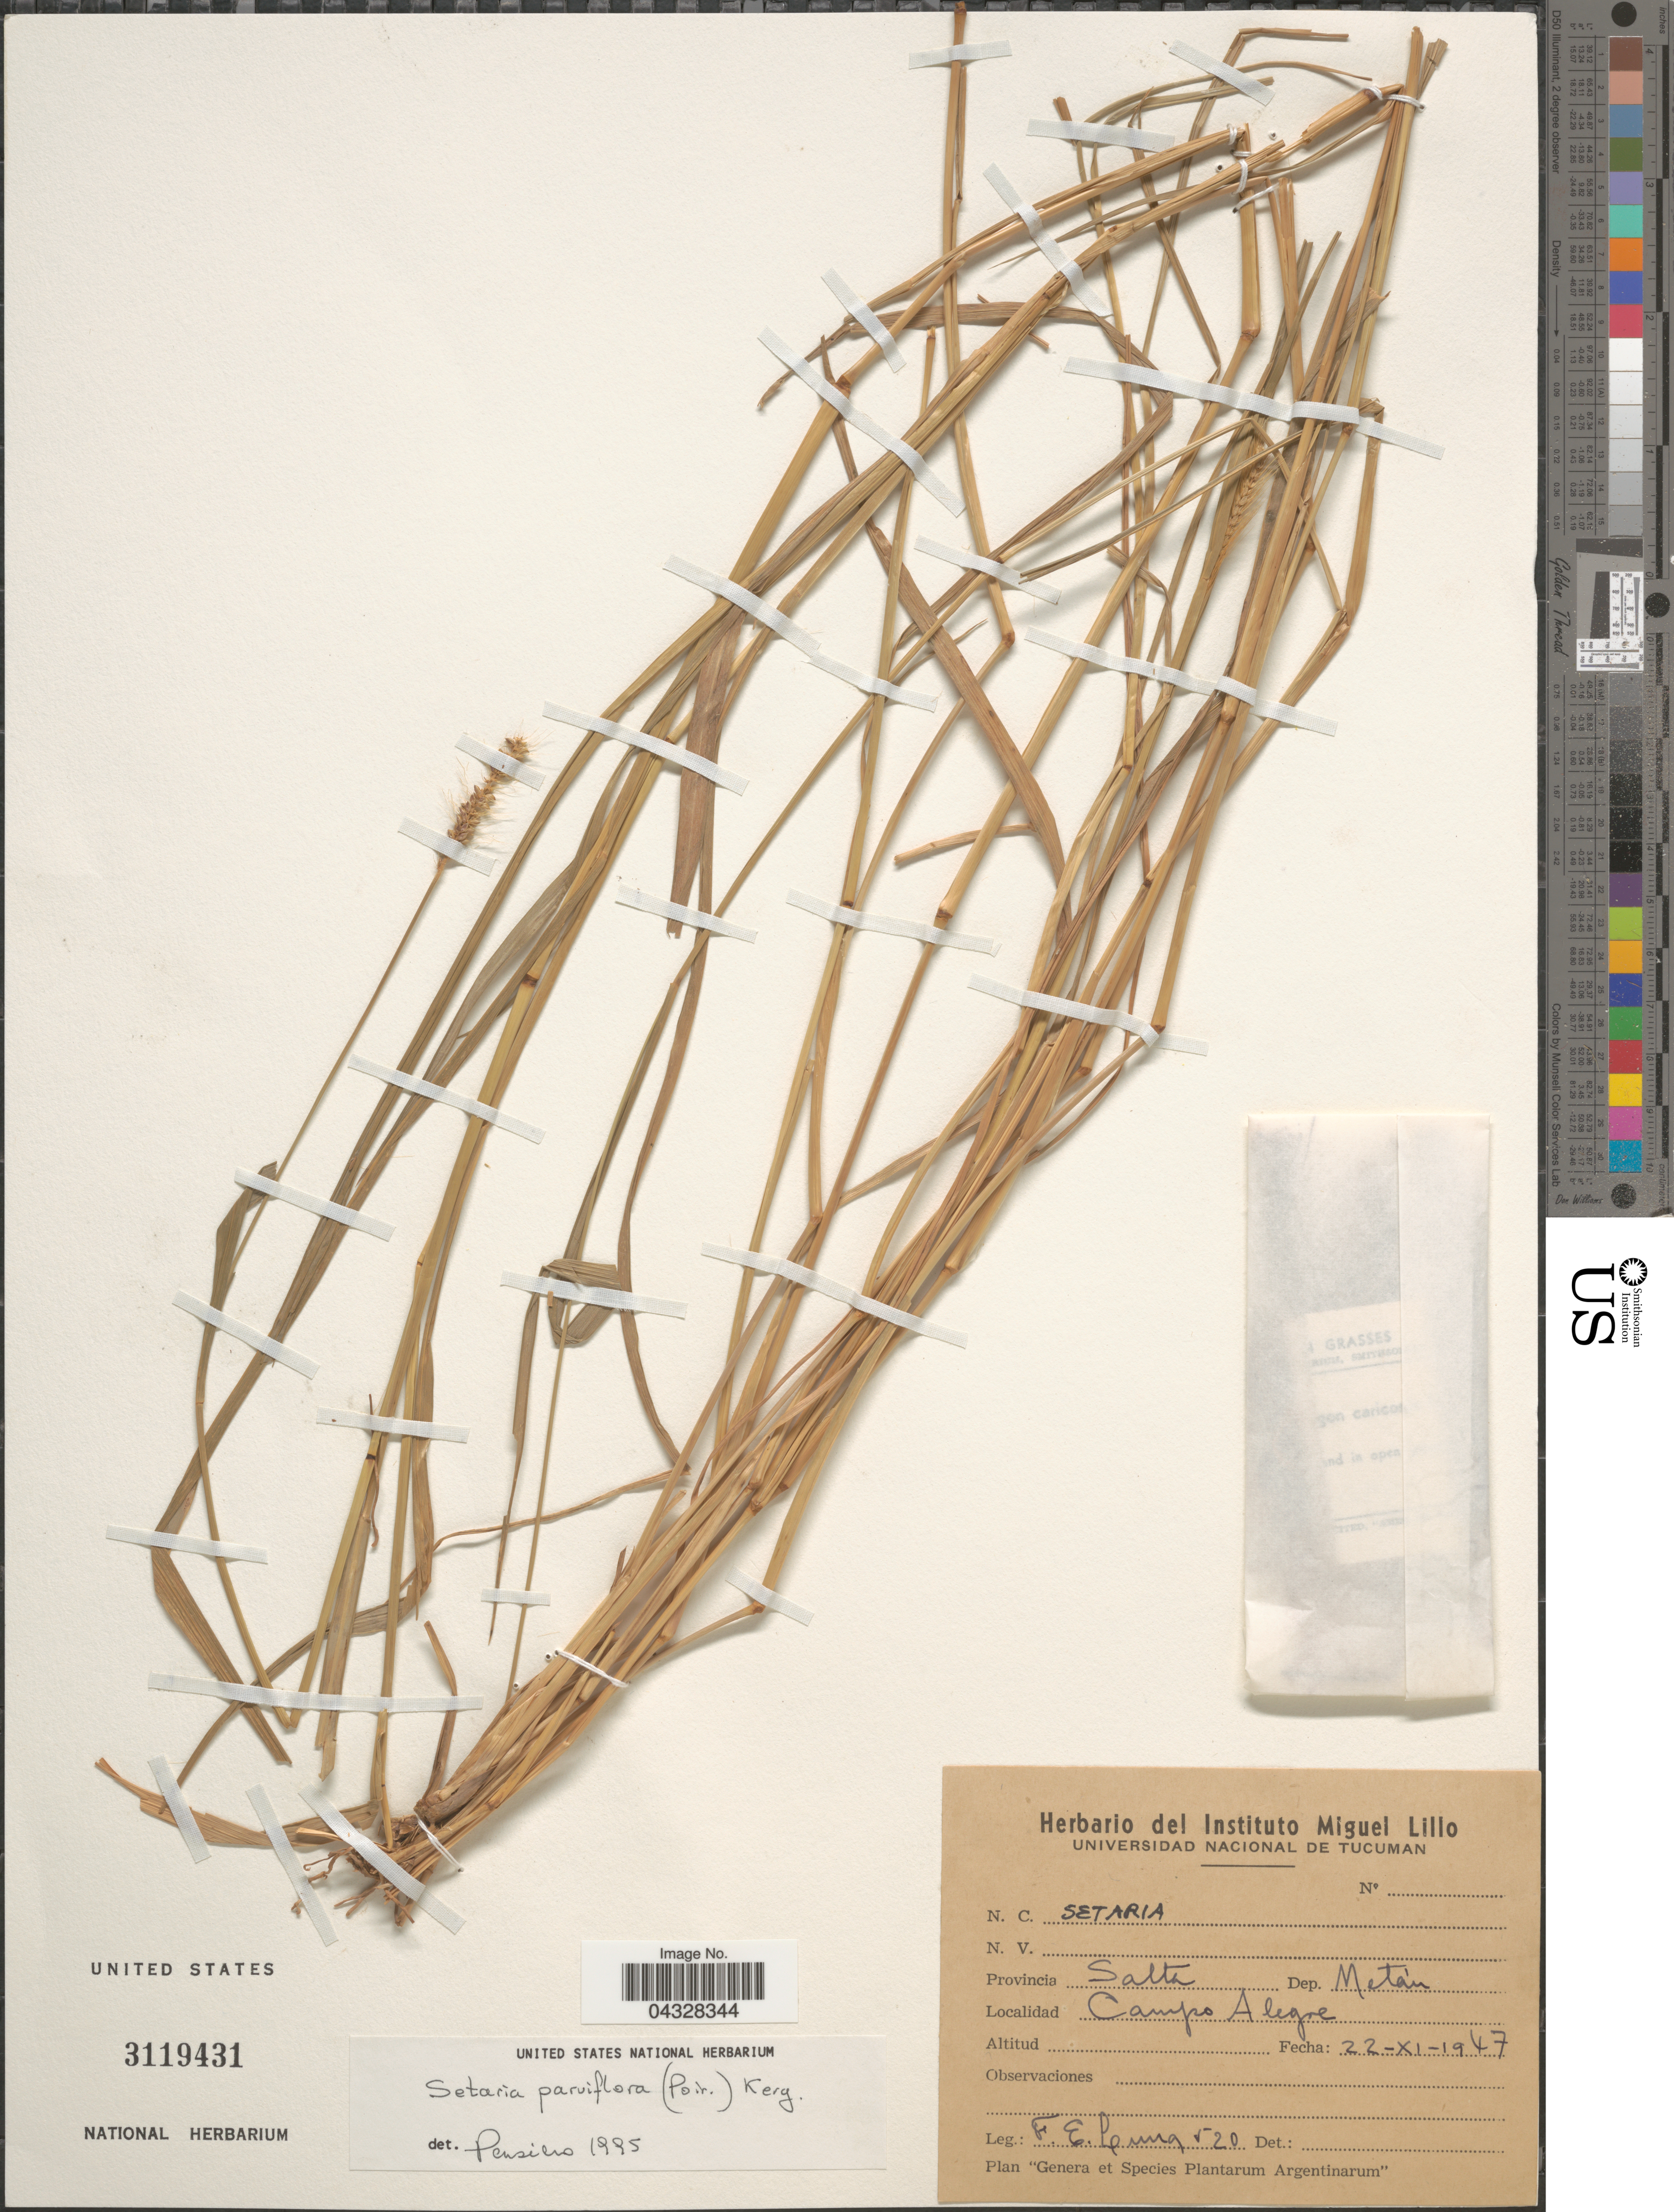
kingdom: Plantae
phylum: Tracheophyta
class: Liliopsida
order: Poales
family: Poaceae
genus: Setaria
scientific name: Setaria parviflora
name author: (Poir.) Kerguélen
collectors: F. E. Luna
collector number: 520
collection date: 1947-11-22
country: Argentina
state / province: Salta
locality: Dep. Metán. Campo Alegre.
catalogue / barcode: US 3119431